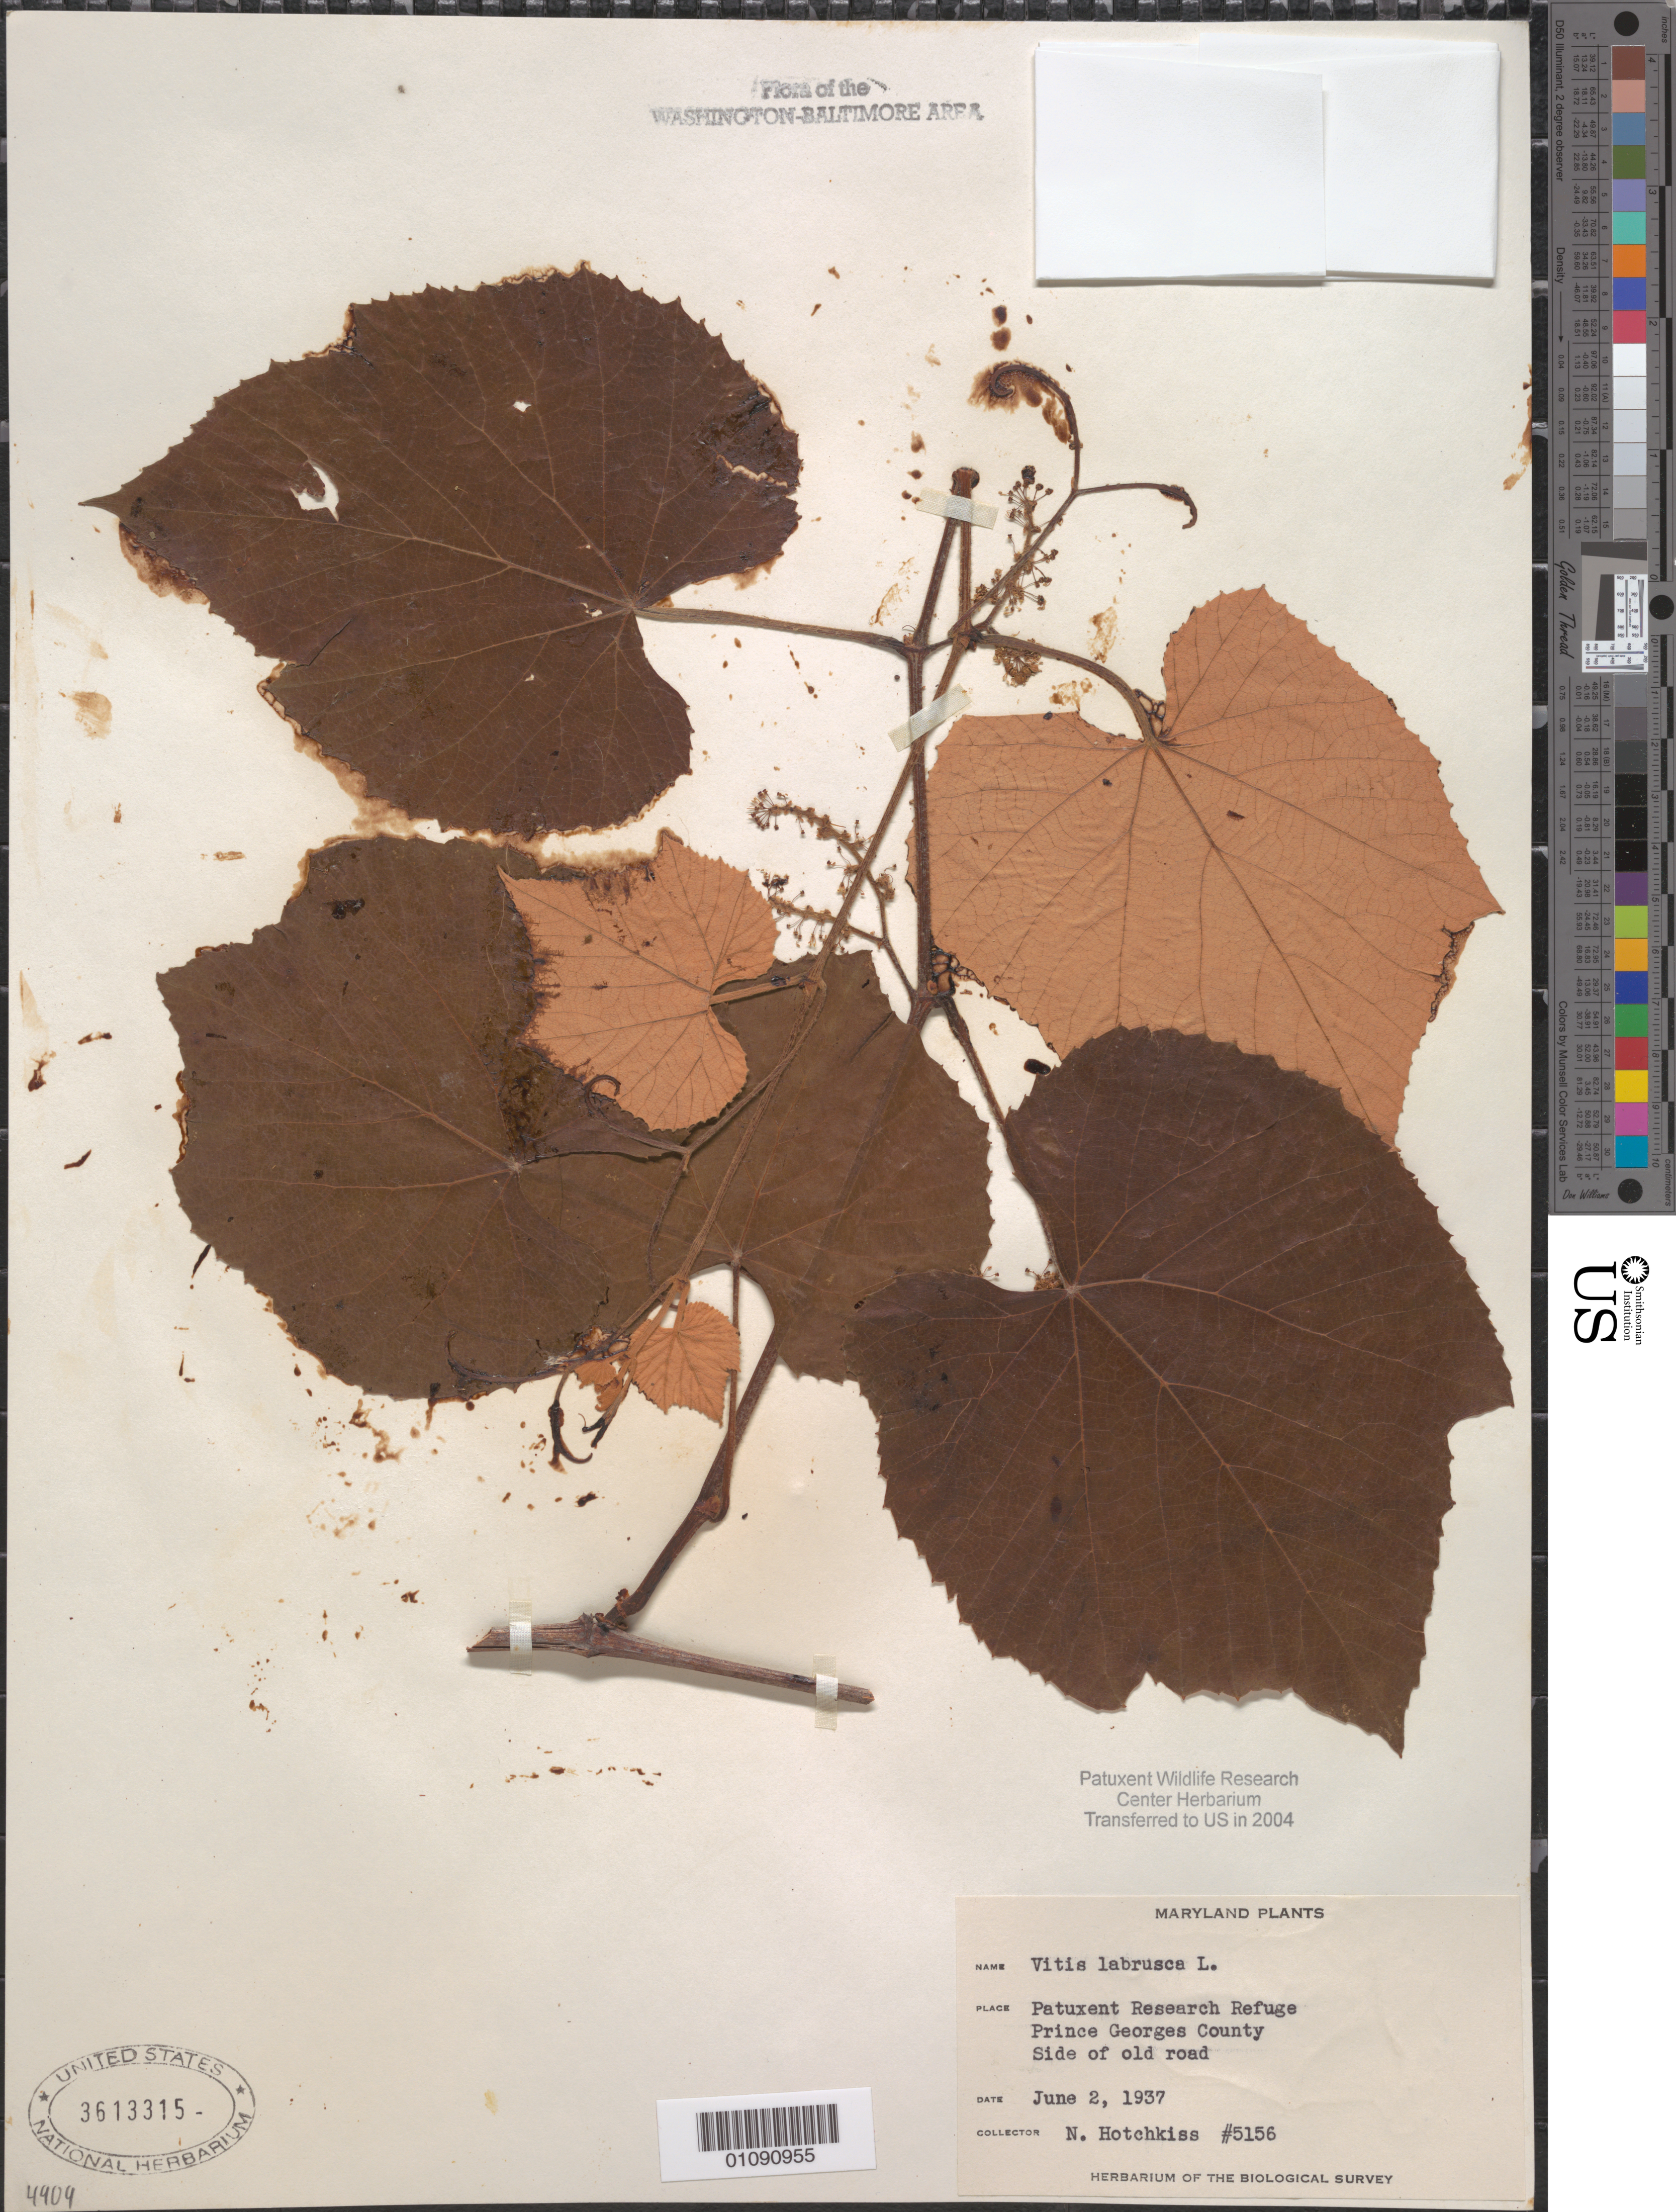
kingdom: Plantae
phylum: Tracheophyta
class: Magnoliopsida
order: Vitales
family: Vitaceae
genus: Vitis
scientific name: Vitis labrusca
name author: L.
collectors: N. Hotchkiss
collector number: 5156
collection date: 1937-06-02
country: United States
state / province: Maryland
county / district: Prince George's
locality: Patuxent Wildlife Refuge.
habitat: Side of old road.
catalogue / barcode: US 3613315